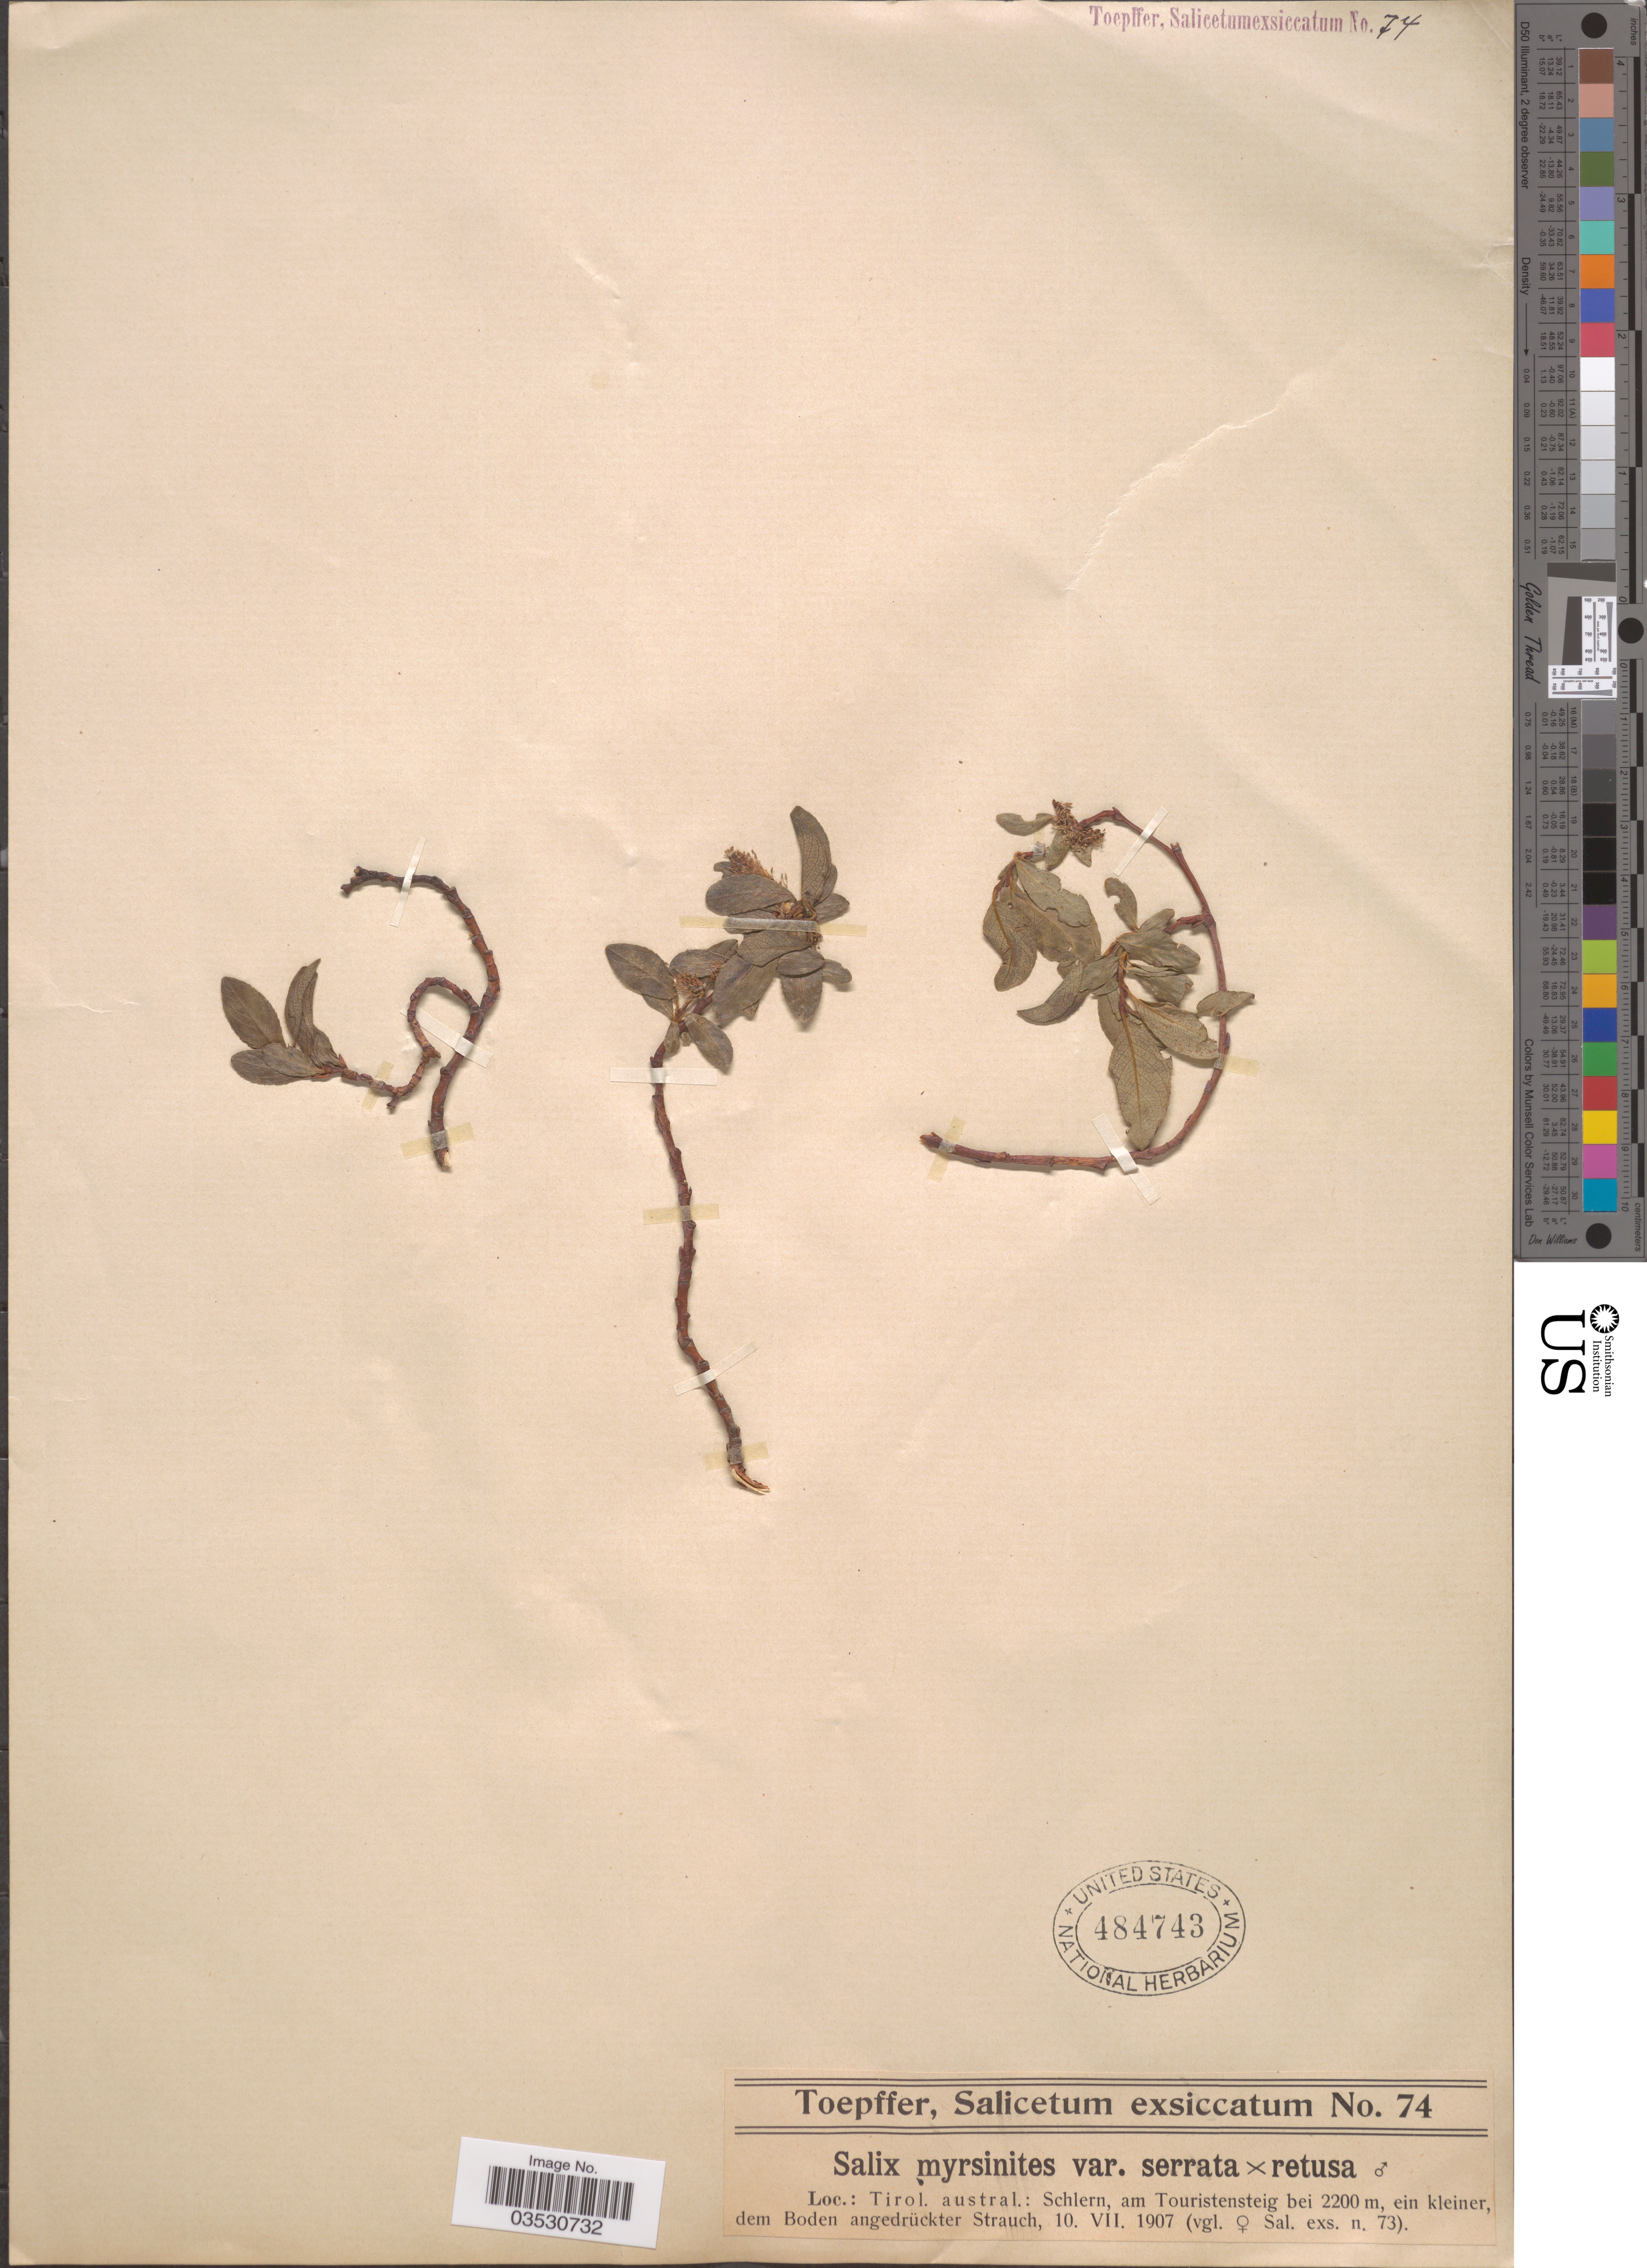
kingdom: Plantae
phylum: Tracheophyta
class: Magnoliopsida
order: Malpighiales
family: Salicaceae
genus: Salix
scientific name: Salix myrsinites var. serrata x S. retusa L.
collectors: A. Toepffer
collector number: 74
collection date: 1907-07-10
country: Austria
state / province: Tirol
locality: Schlern, am Touristensteig.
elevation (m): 2200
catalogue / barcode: US 484743